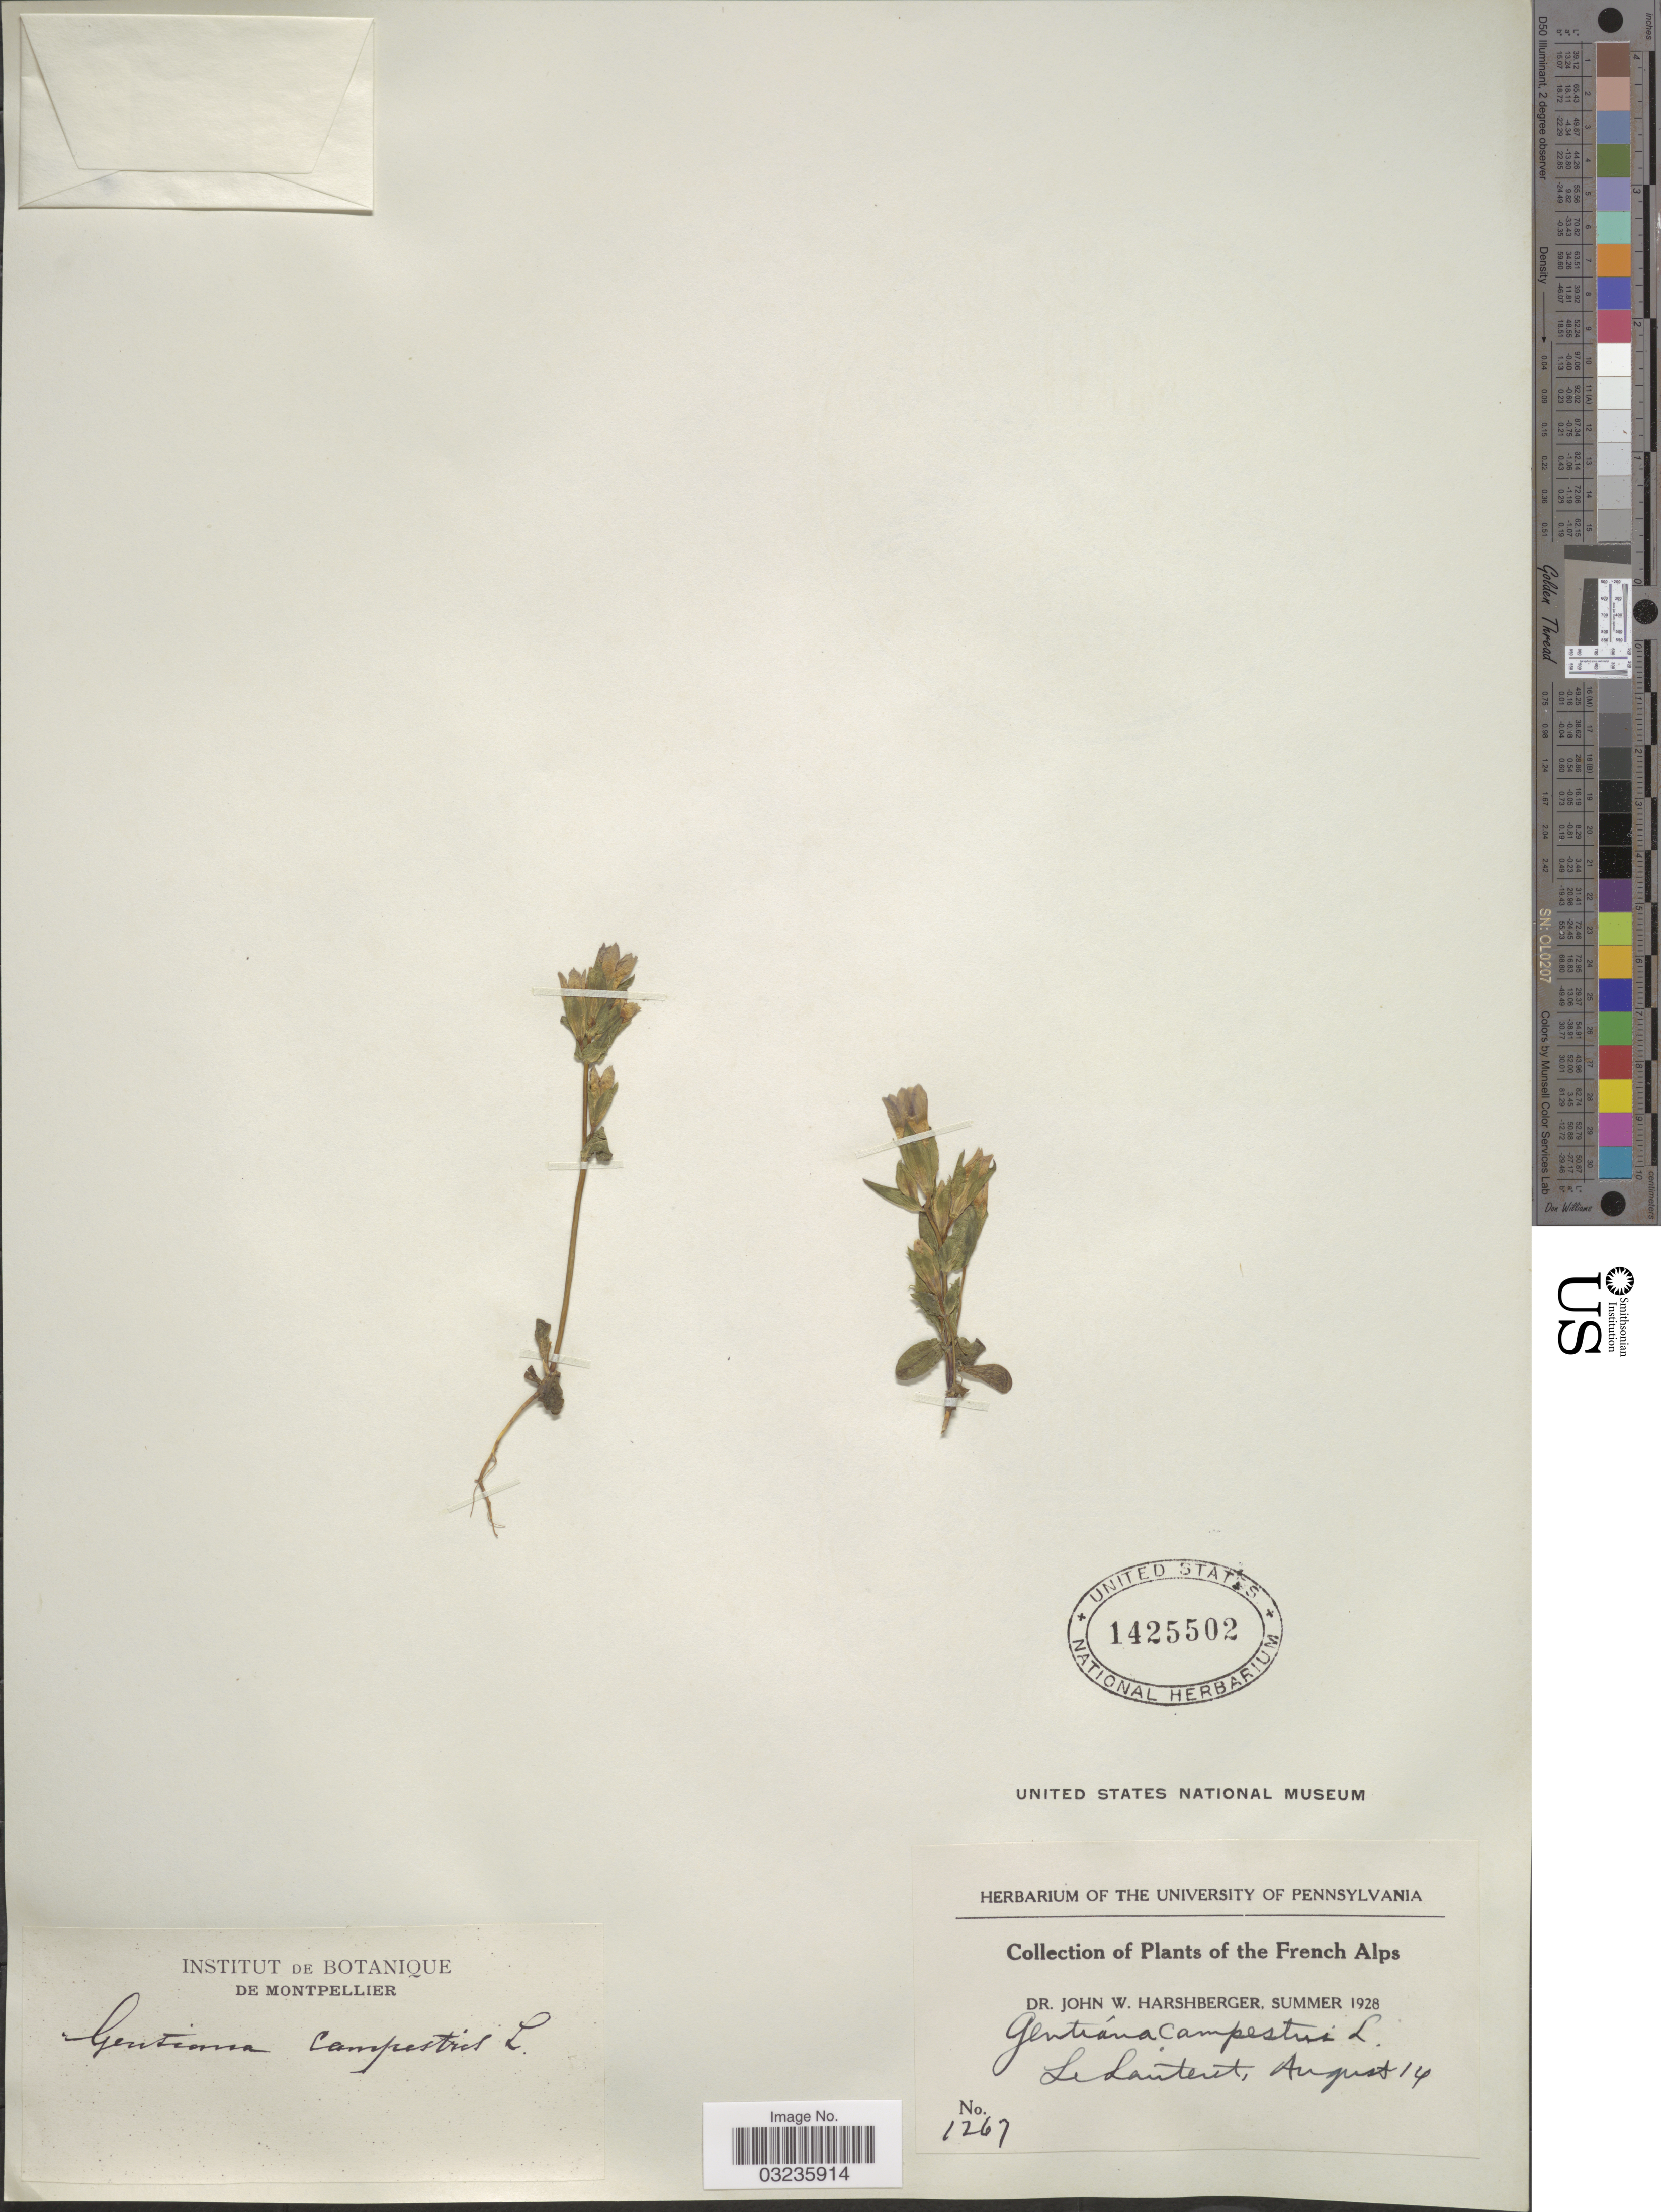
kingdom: Plantae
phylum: Tracheophyta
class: Magnoliopsida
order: Gentianales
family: Gentianaceae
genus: Gentiana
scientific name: Gentiana campestris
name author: L.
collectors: J. W. Harshberger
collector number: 1267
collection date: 1928-08-14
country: France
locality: French Alps. Le Lauteret.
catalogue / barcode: US 1425502